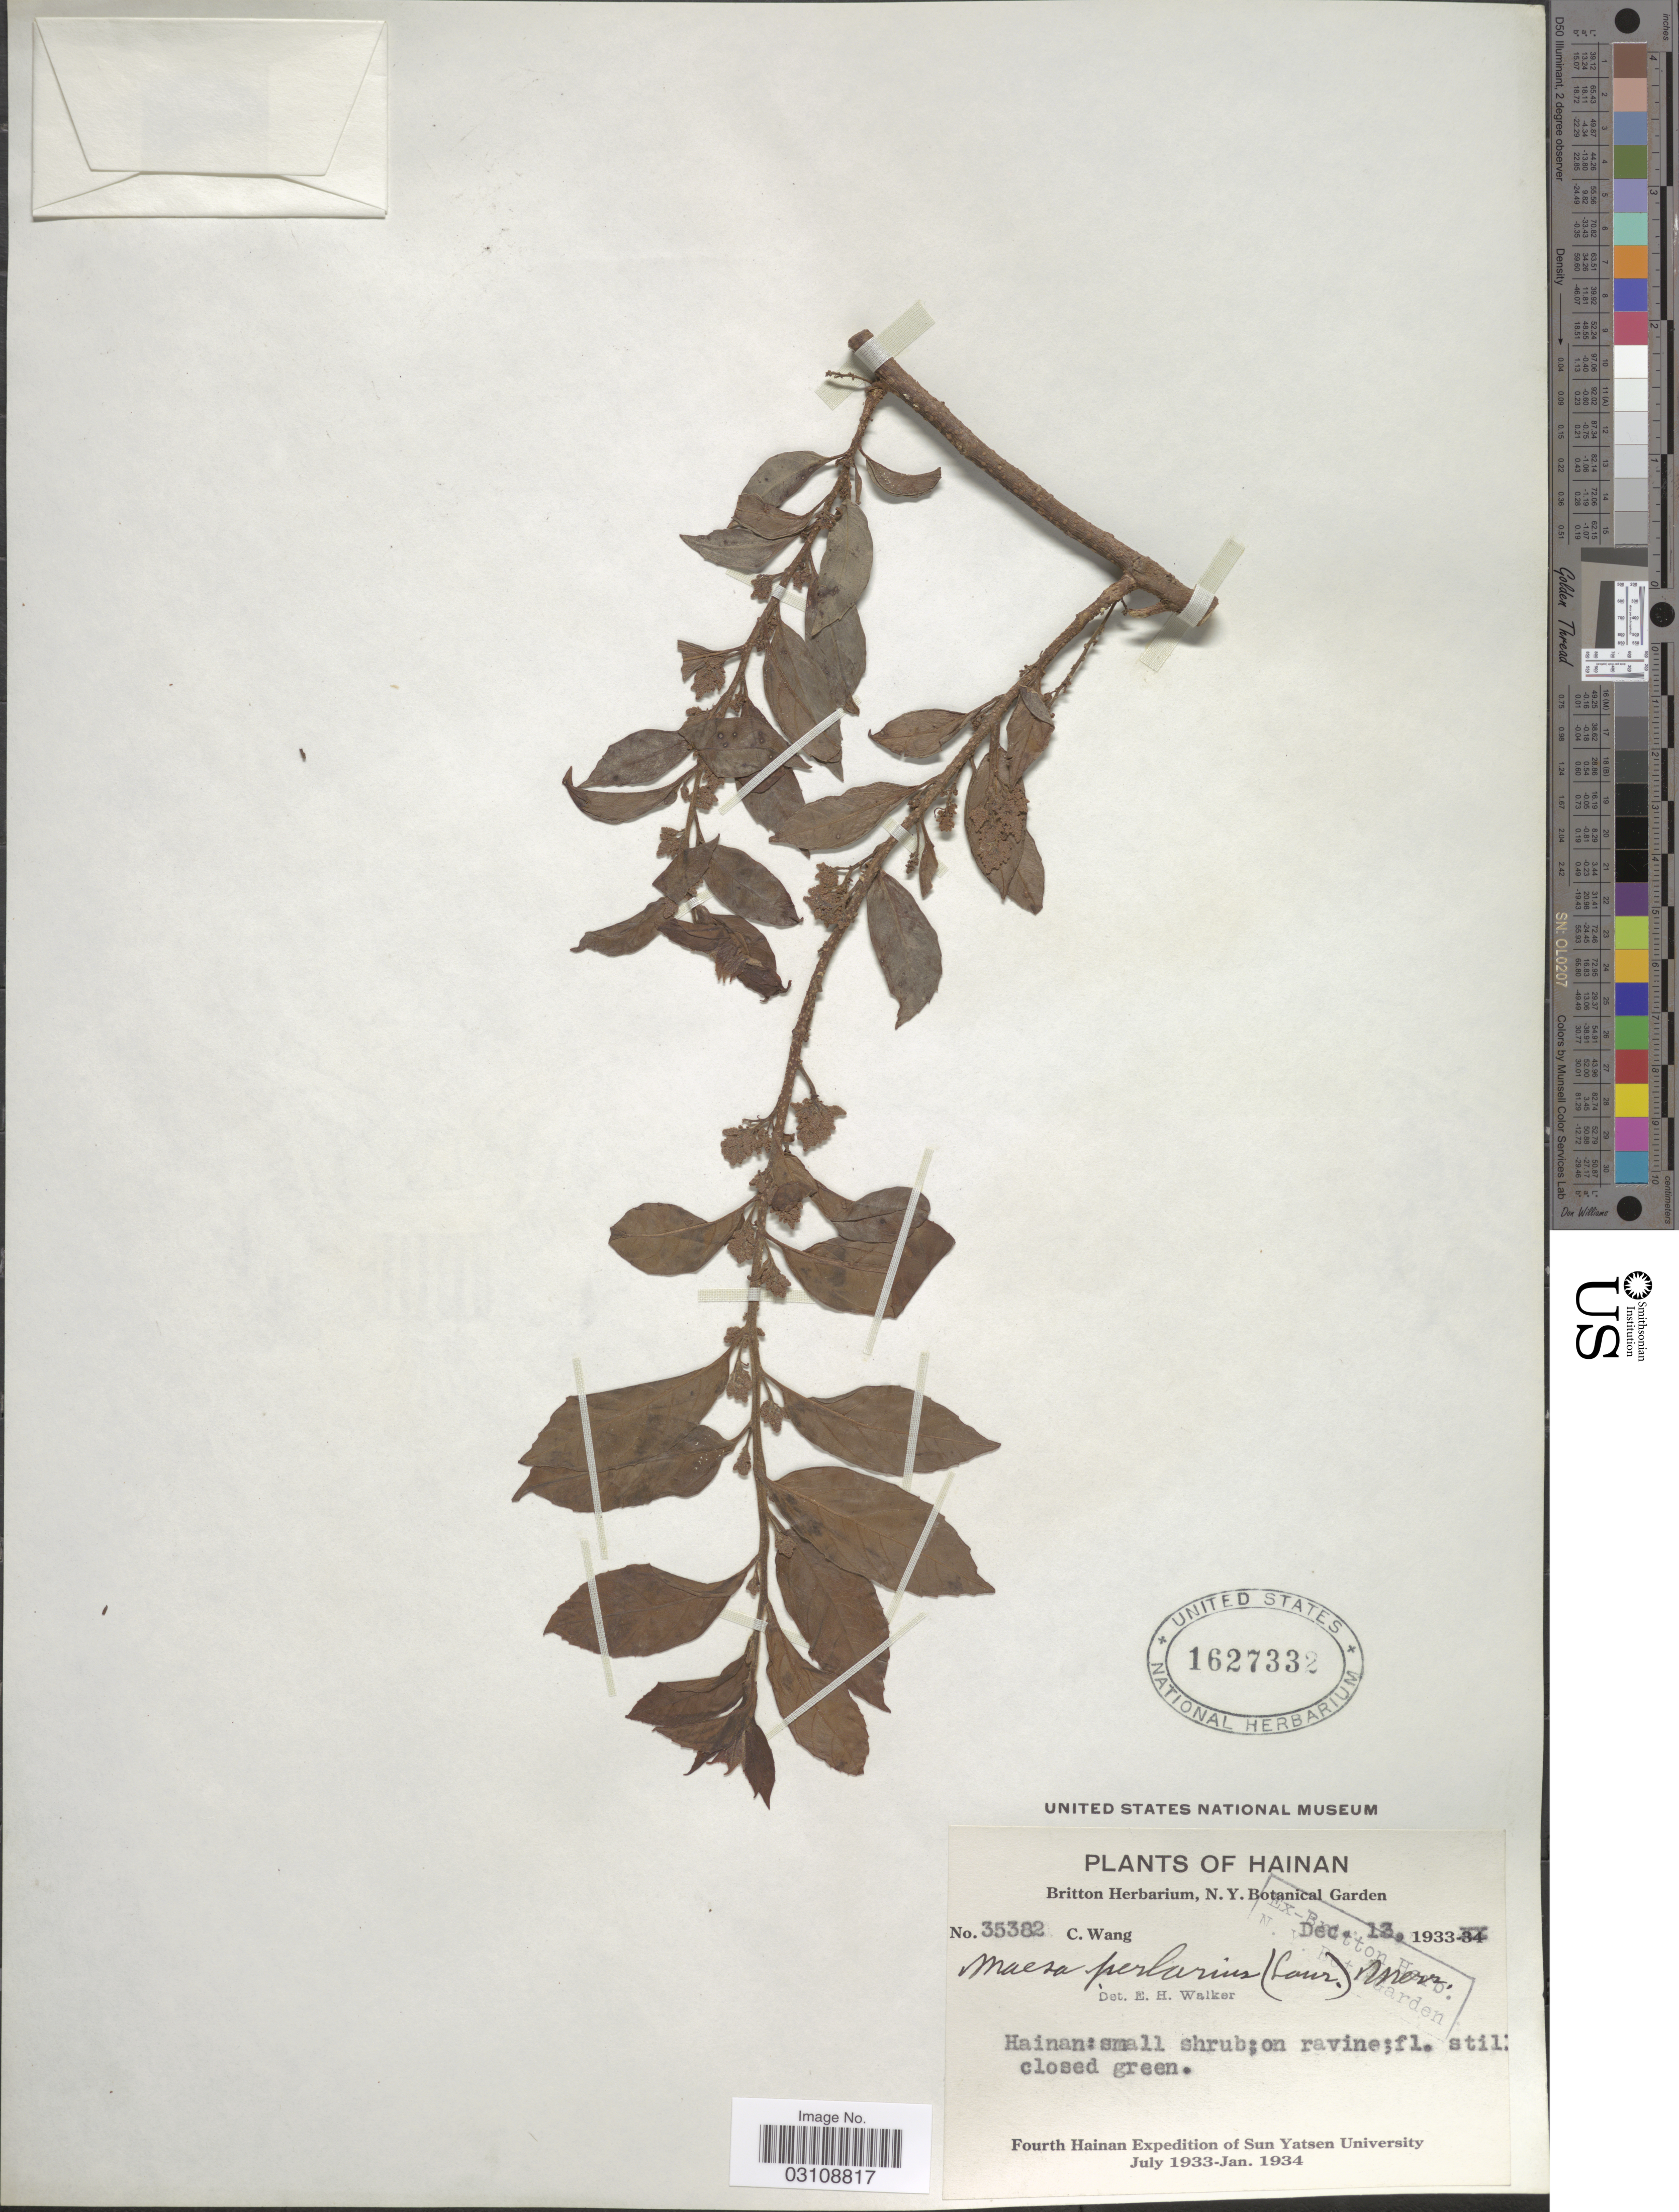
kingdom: Plantae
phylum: Tracheophyta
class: Magnoliopsida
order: Ericales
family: Primulaceae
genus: Maesa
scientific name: Maesa perlaria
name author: (Lour.) Merr.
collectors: C. Wang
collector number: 35382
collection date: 1933-12-13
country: China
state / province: Hainan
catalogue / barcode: US 1627332